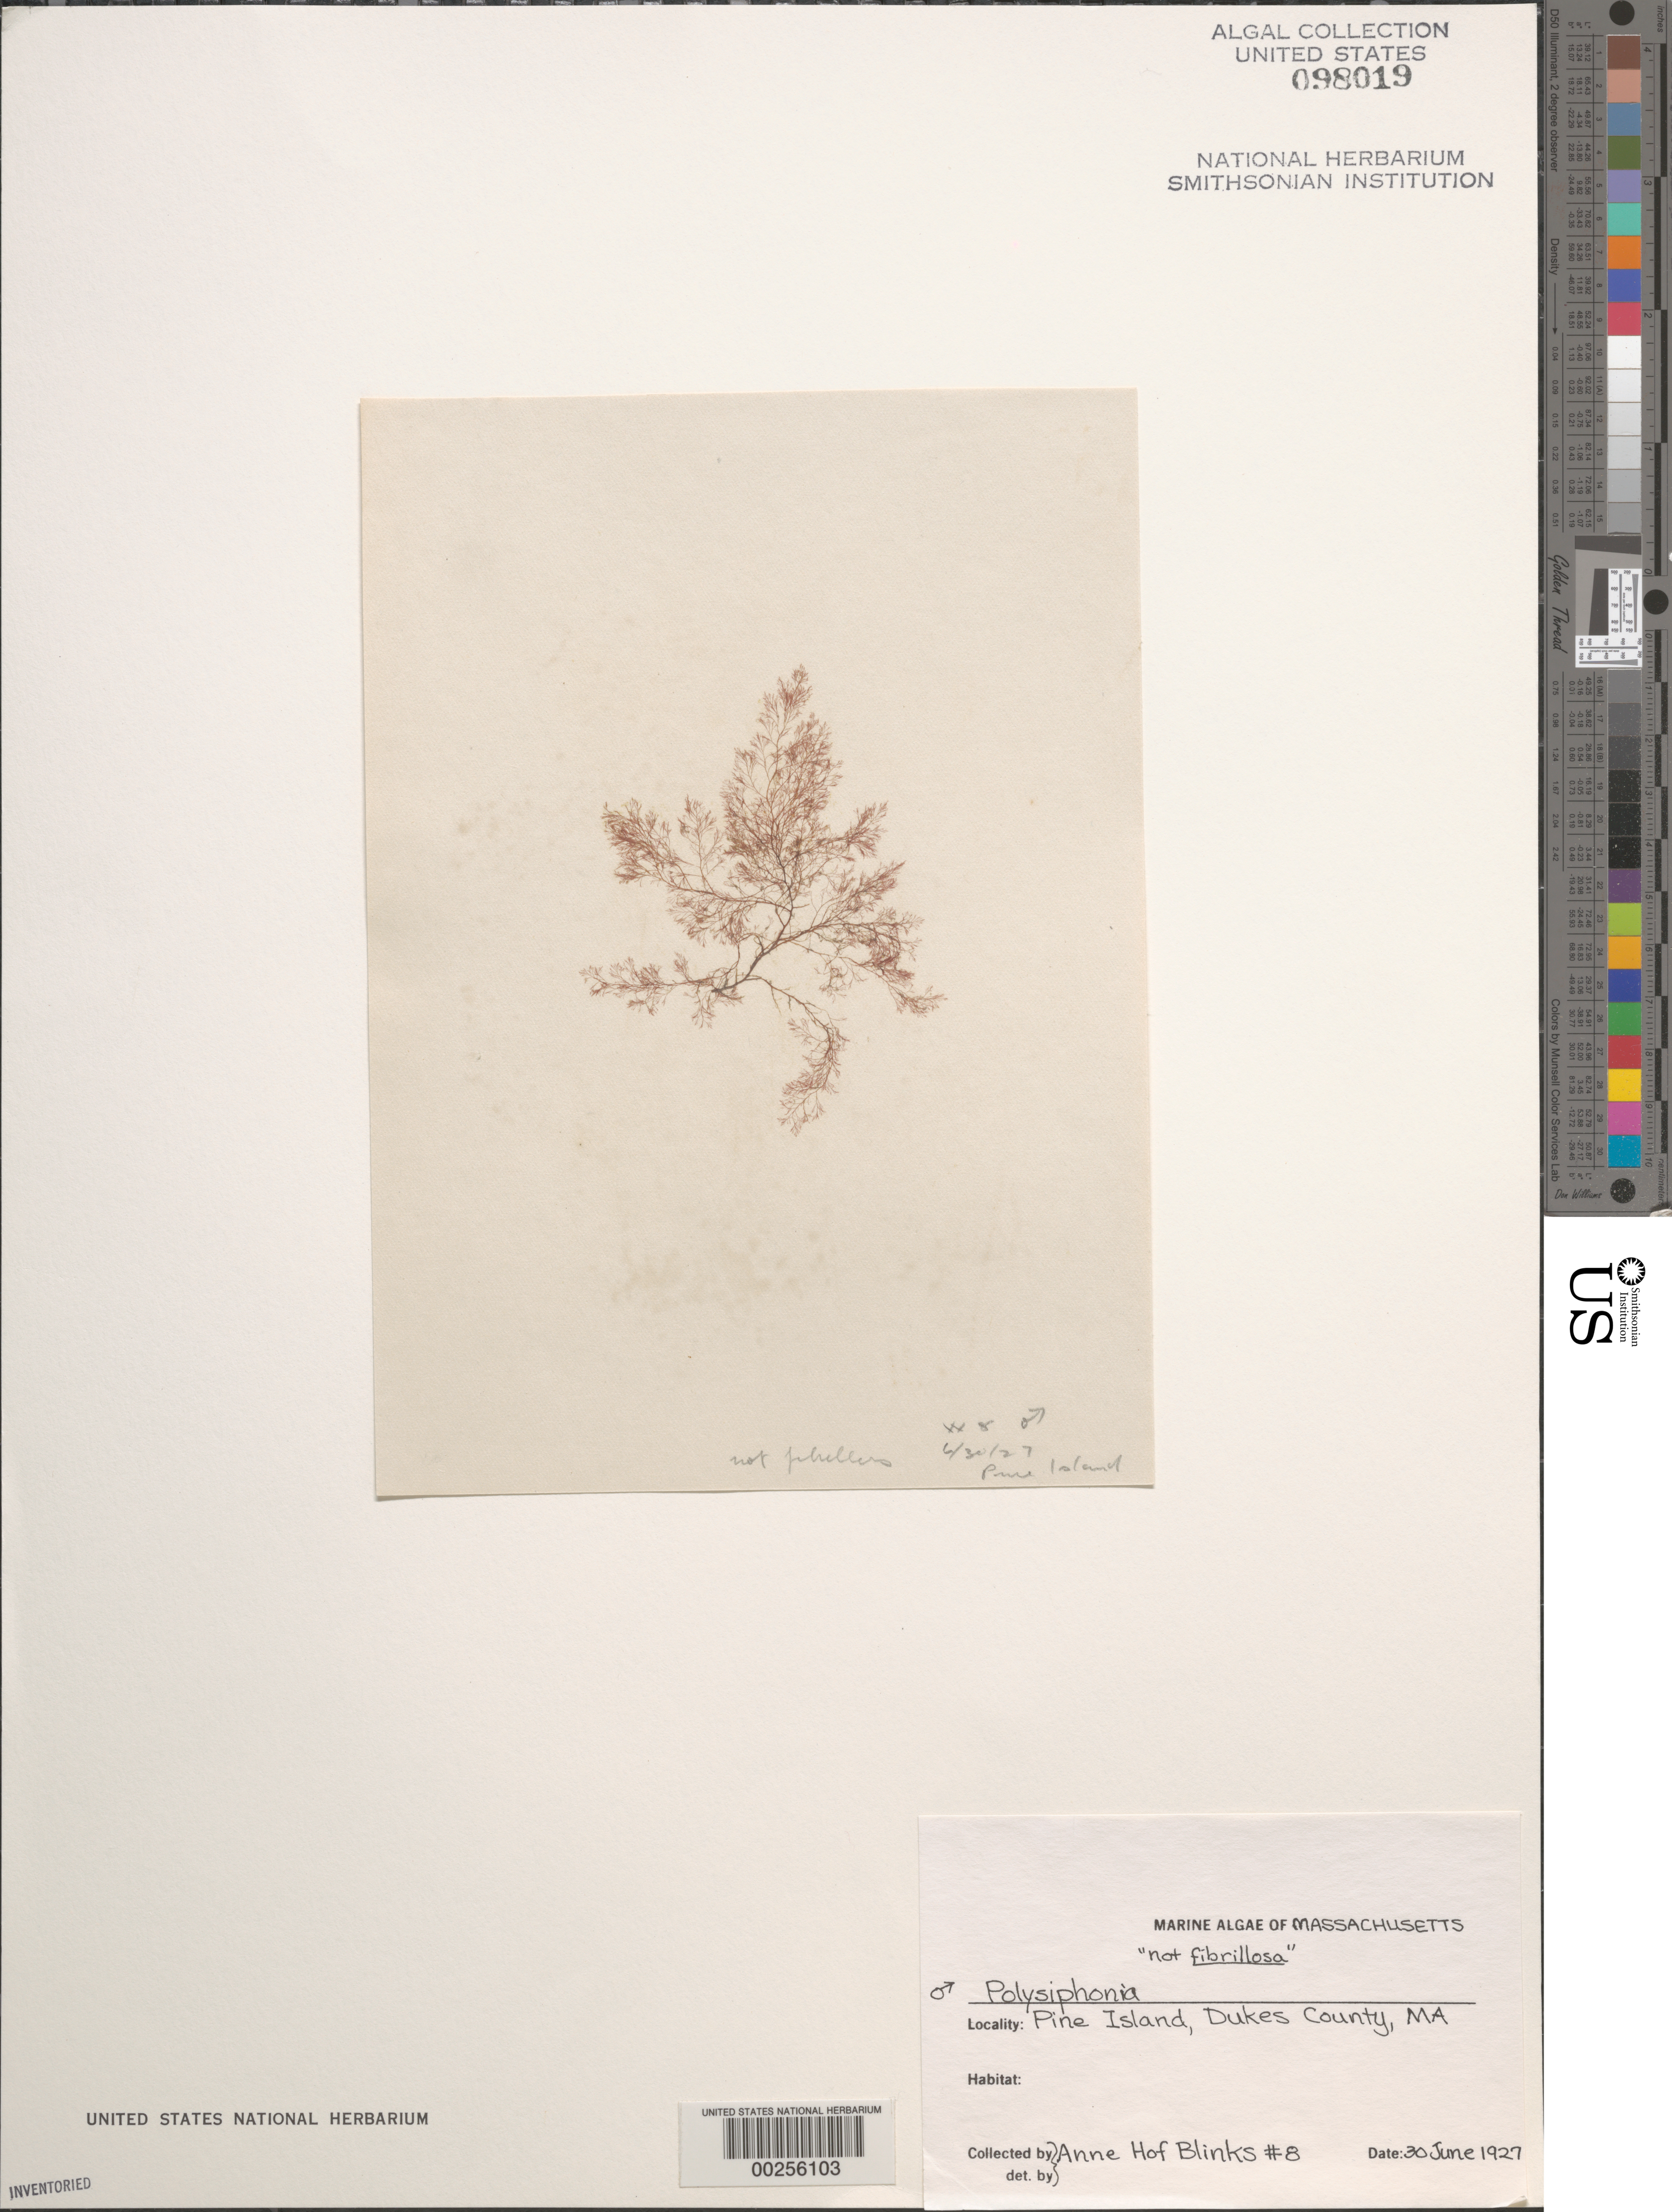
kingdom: Plantae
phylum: Rhodophyta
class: Florideophyceae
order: Ceramiales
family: Rhodomelaceae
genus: Polysiphonia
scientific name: Polysiphonia sp.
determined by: Blinks, Anne Hof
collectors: A. Blinks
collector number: AHB 8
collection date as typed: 30 Jun 1927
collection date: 1927-06-30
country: United States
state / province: Massachusetts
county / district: Dukes County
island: Pine Island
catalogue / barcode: US 98019